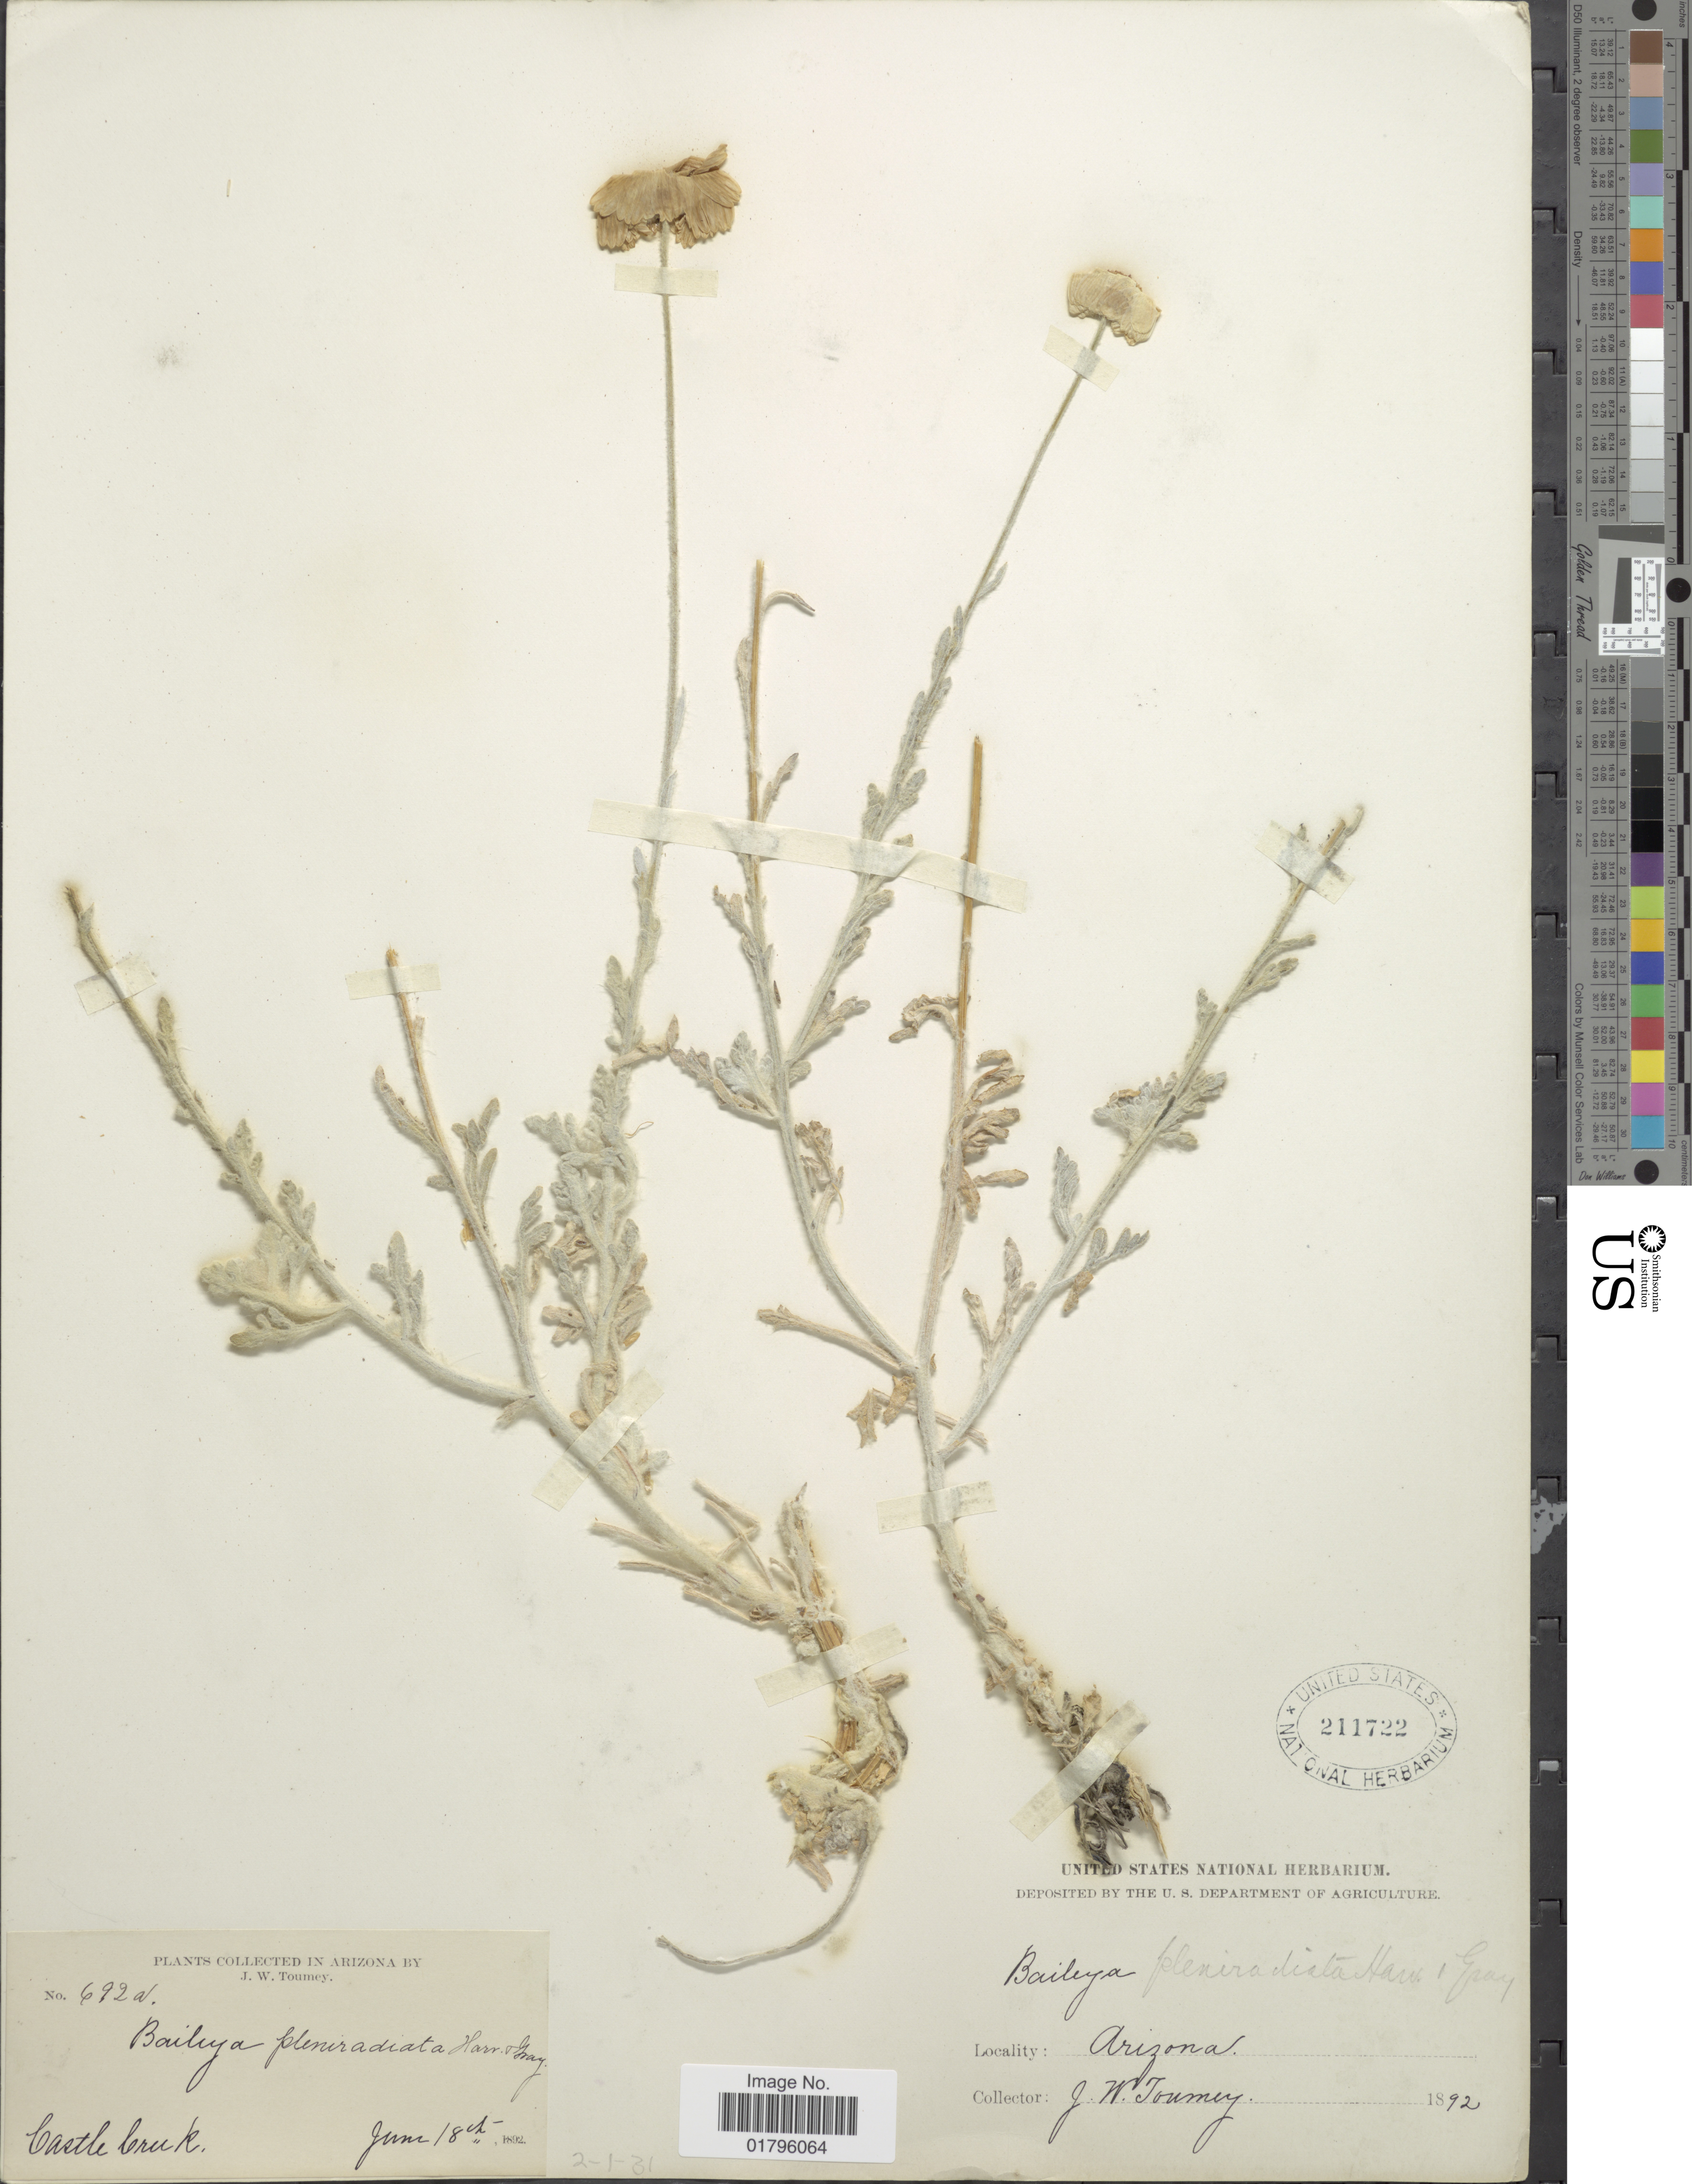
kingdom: Plantae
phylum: Tracheophyta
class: Magnoliopsida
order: Asterales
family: Asteraceae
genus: Baileya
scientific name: Baileya pleniradiata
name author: Harv. & A. Gray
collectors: J. Tourney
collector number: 692a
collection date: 1892-06-18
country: United States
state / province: Arizona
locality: Castle Creek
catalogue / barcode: US 211722